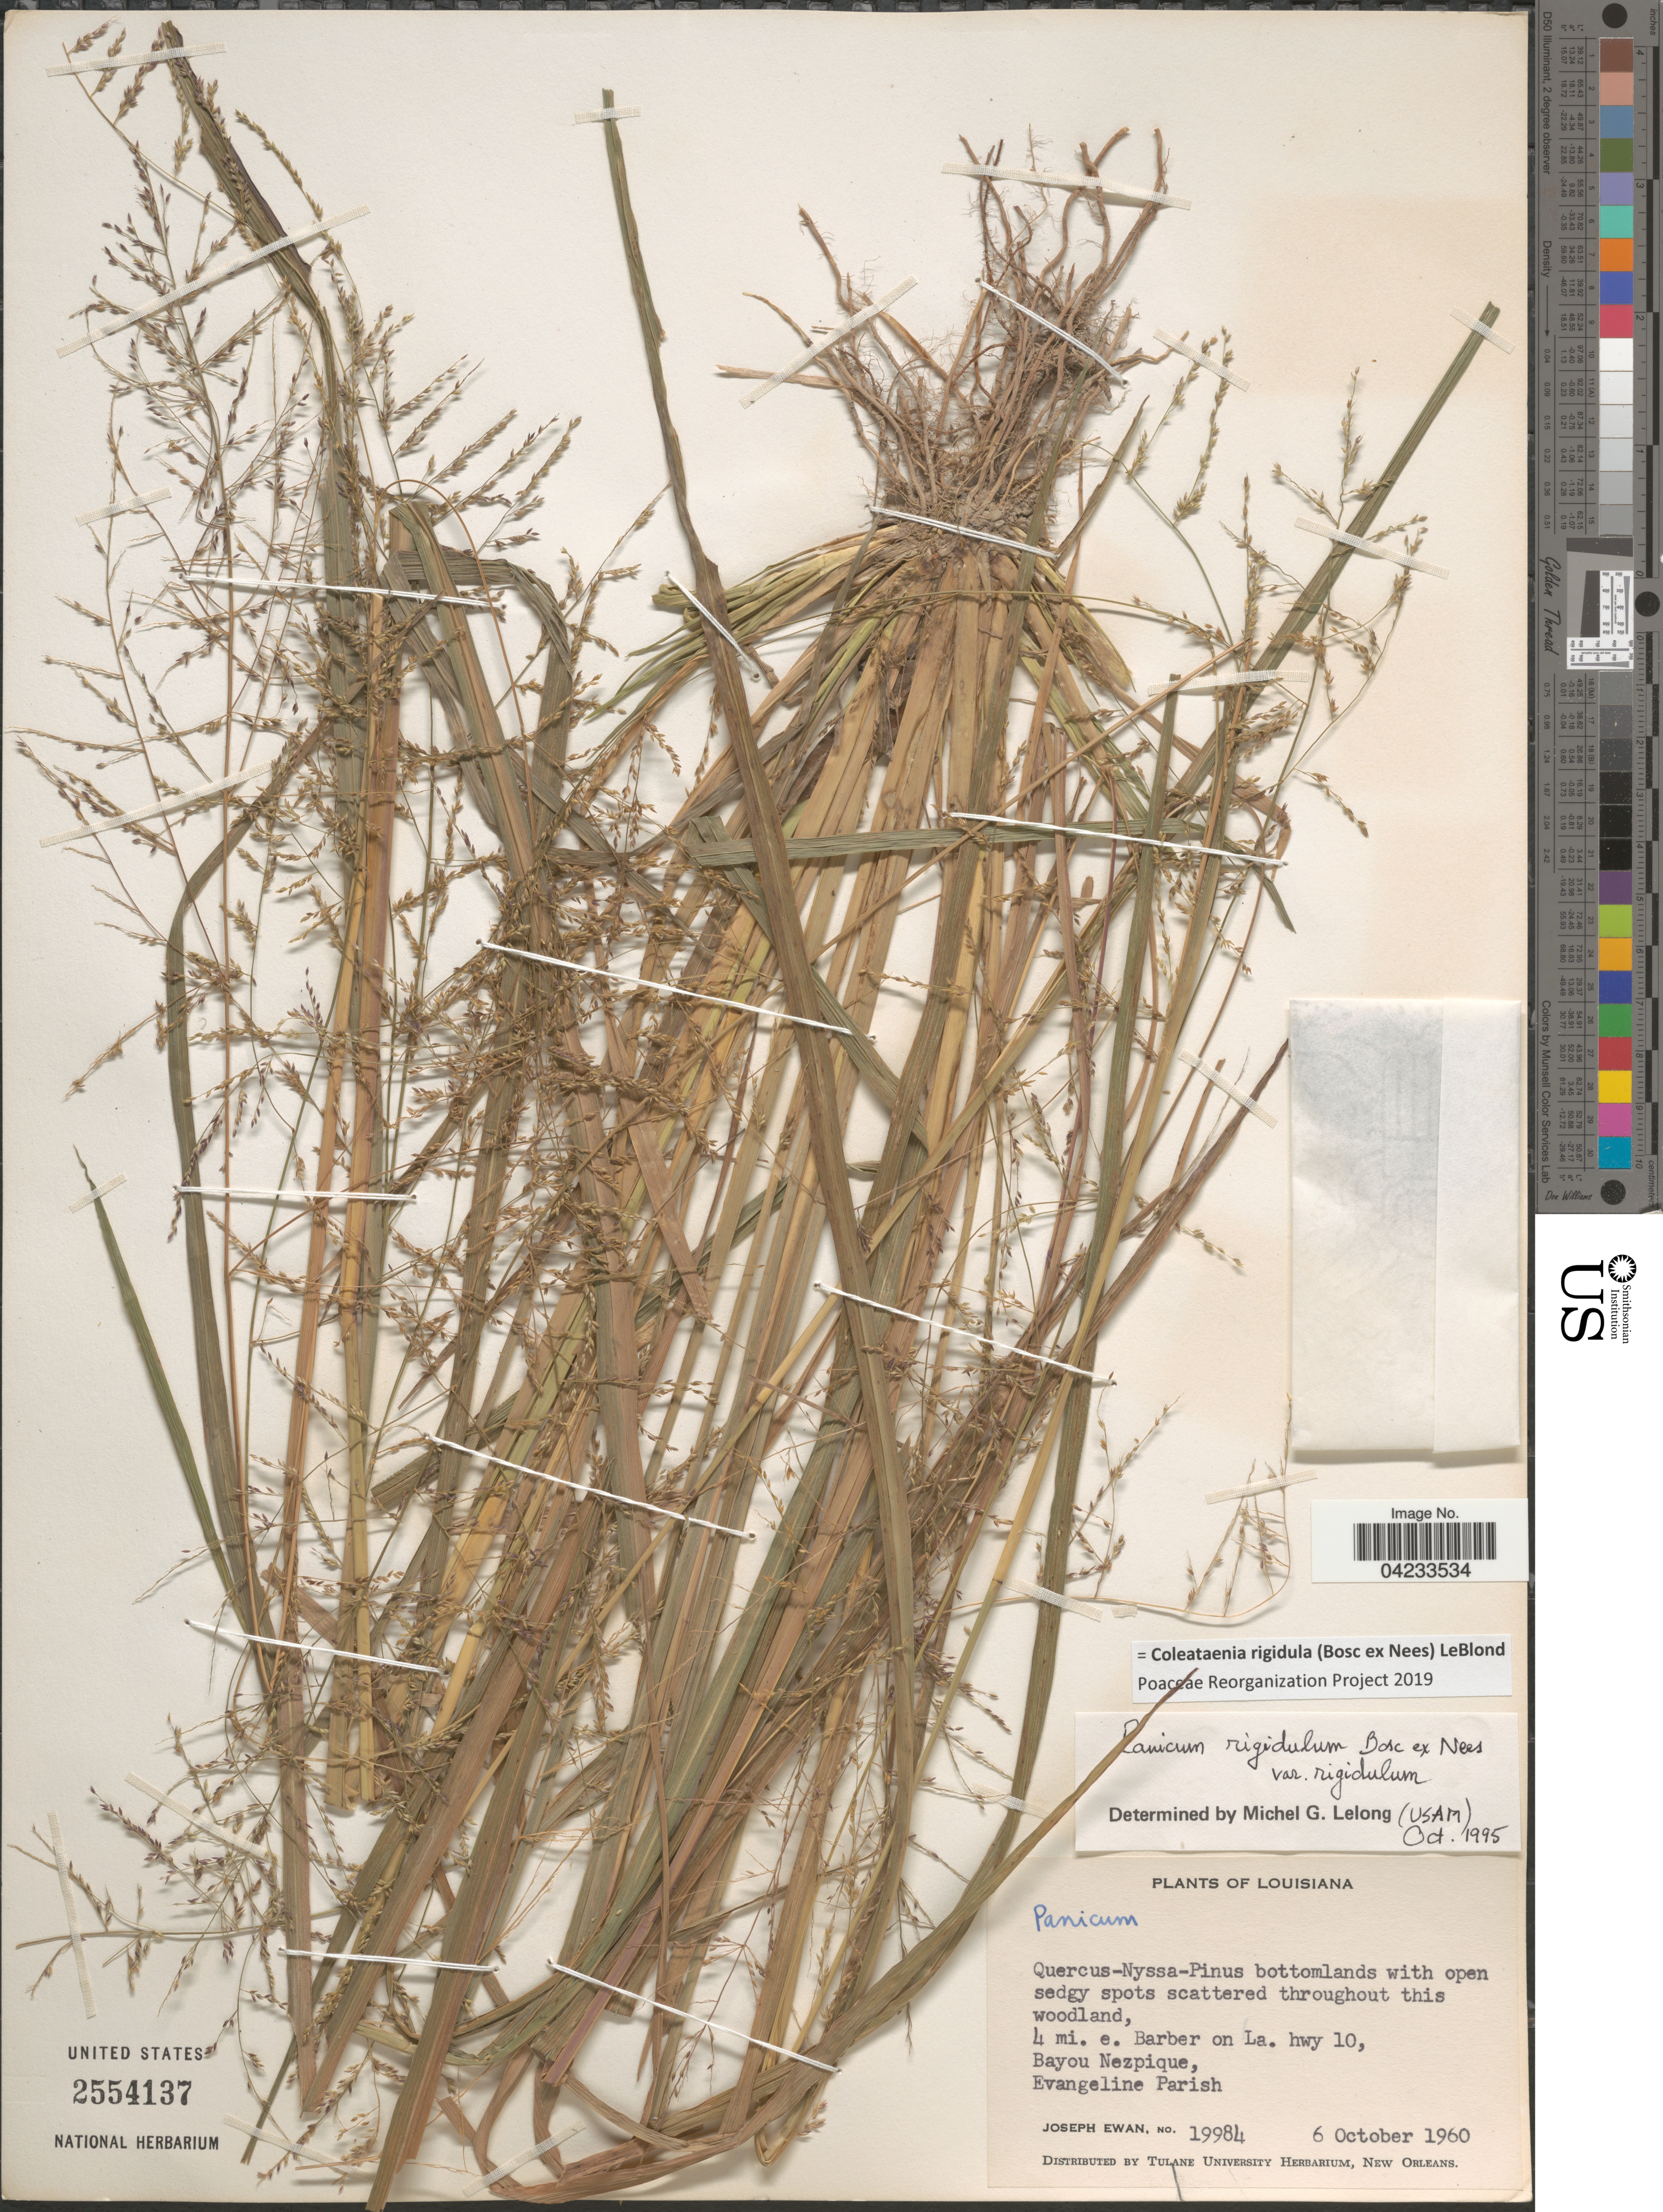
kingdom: Plantae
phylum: Tracheophyta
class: Liliopsida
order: Poales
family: Poaceae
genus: Coleataenia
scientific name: Coleataenia rigidula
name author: (Bosc ex Nees) LeBlond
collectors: J. A. Ewan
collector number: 19984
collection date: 1960-10-06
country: United States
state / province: Louisiana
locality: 4 mi. e. Barber on La. hwy 10, Bayou Nezpique, Evangeline Parish.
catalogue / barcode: US 2554137